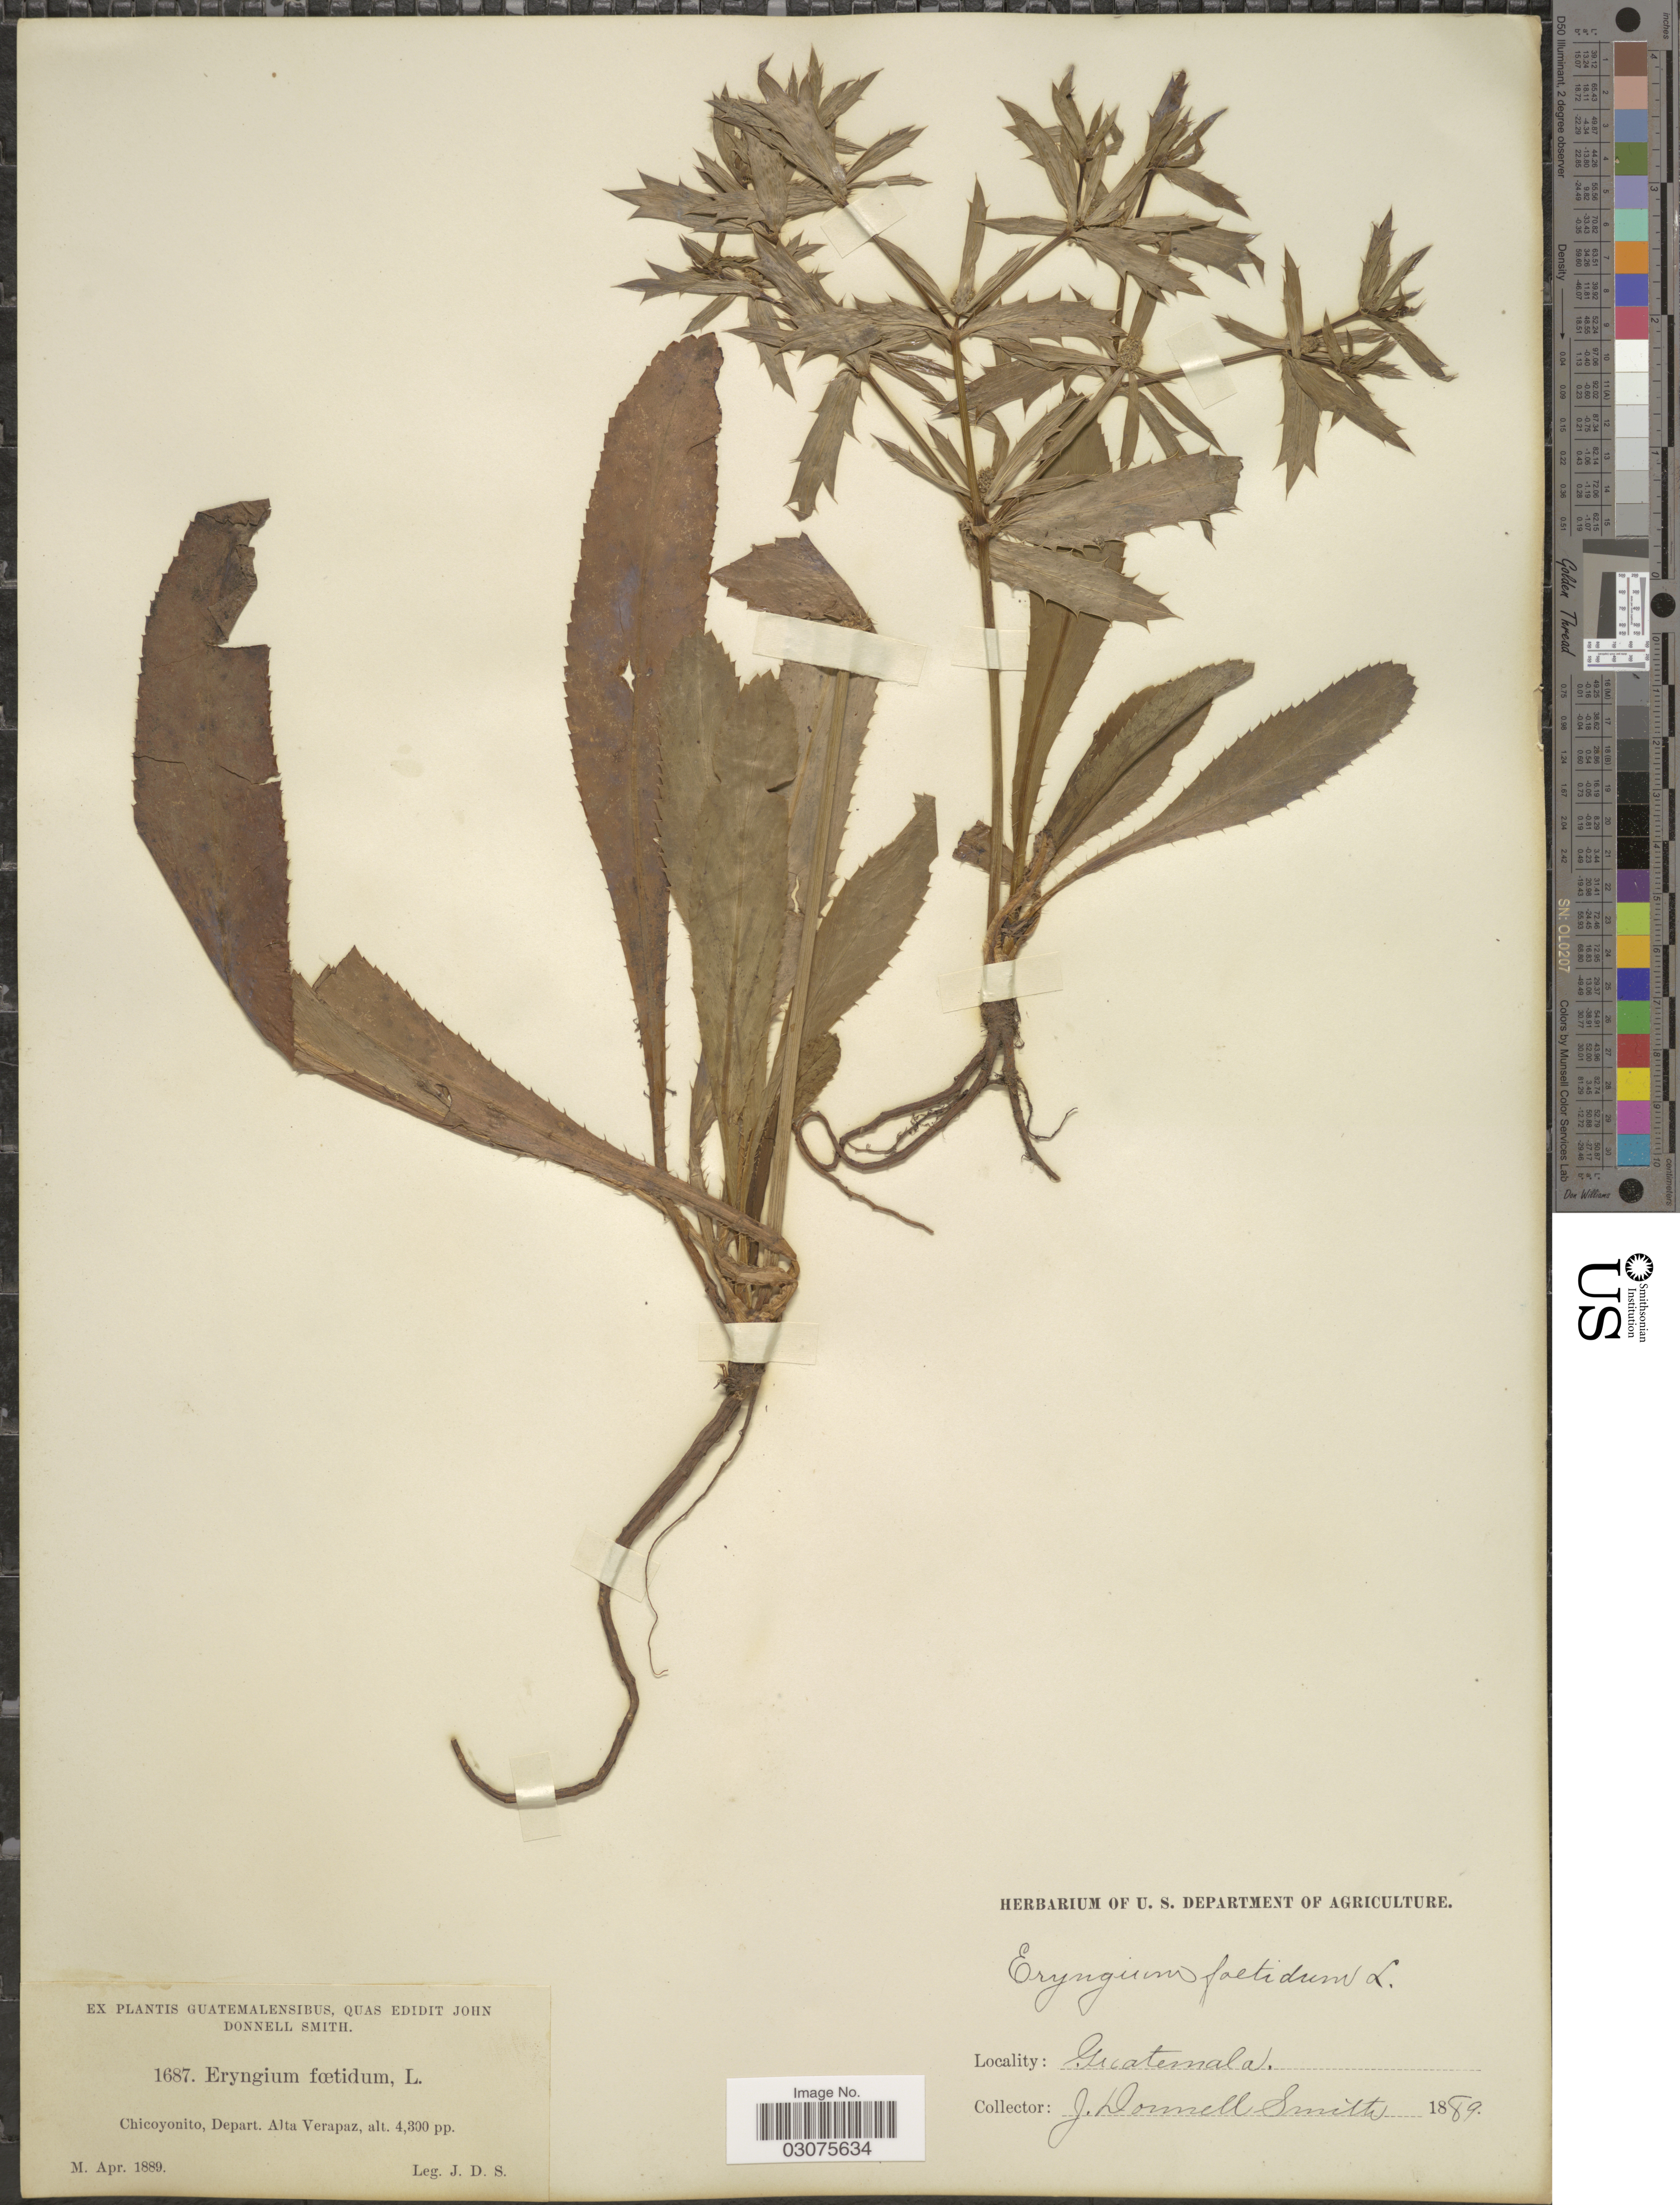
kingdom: Plantae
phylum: Tracheophyta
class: Magnoliopsida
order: Apiales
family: Apiaceae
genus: Eryngium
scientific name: Eryngium foetidum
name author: L.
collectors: J. Donnell Smith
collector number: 1687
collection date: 1889-04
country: Guatemala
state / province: Alta Verapaz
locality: Chicoyonito, Depart. Alta Verapaz.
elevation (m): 1311